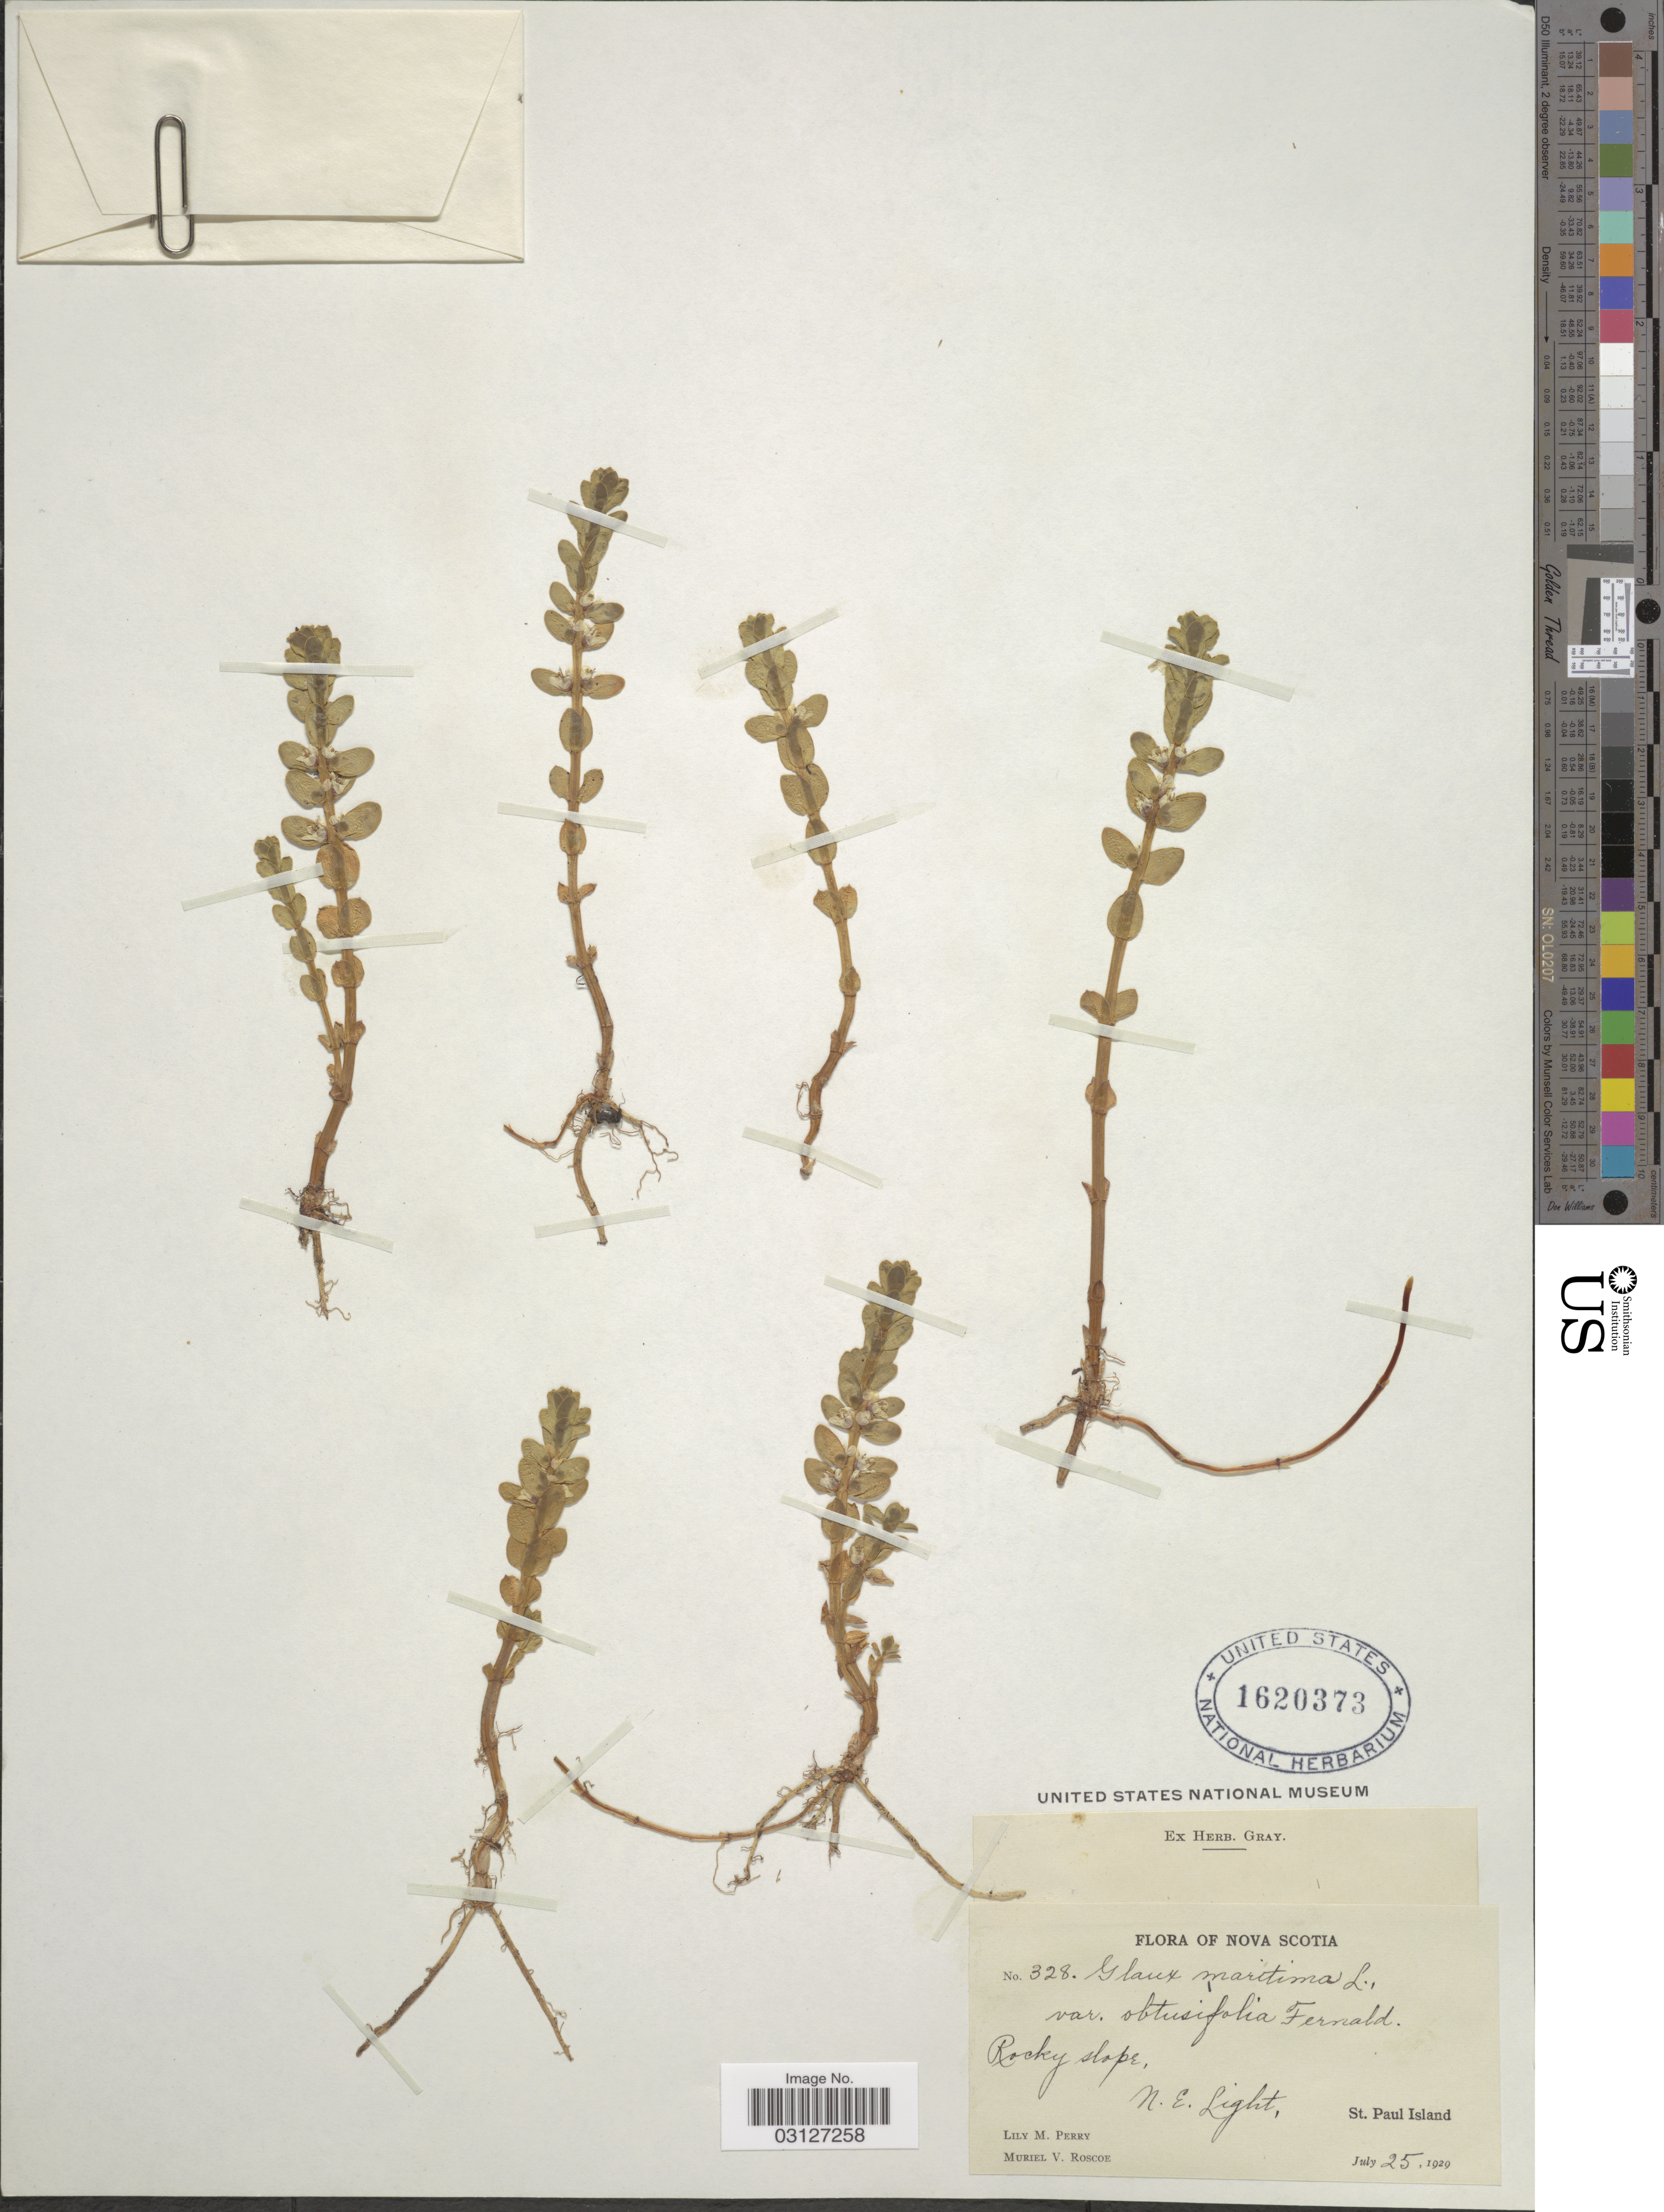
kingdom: Plantae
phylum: Tracheophyta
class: Magnoliopsida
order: Ericales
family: Primulaceae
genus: Glaux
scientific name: Glaux maritima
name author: L.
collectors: L. M. Perry & M. Roscoe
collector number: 328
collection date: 1929-07-25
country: Canada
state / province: Nova Scotia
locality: Rocky slope, N.E. Light, St. Paul Island.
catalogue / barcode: US 1620373